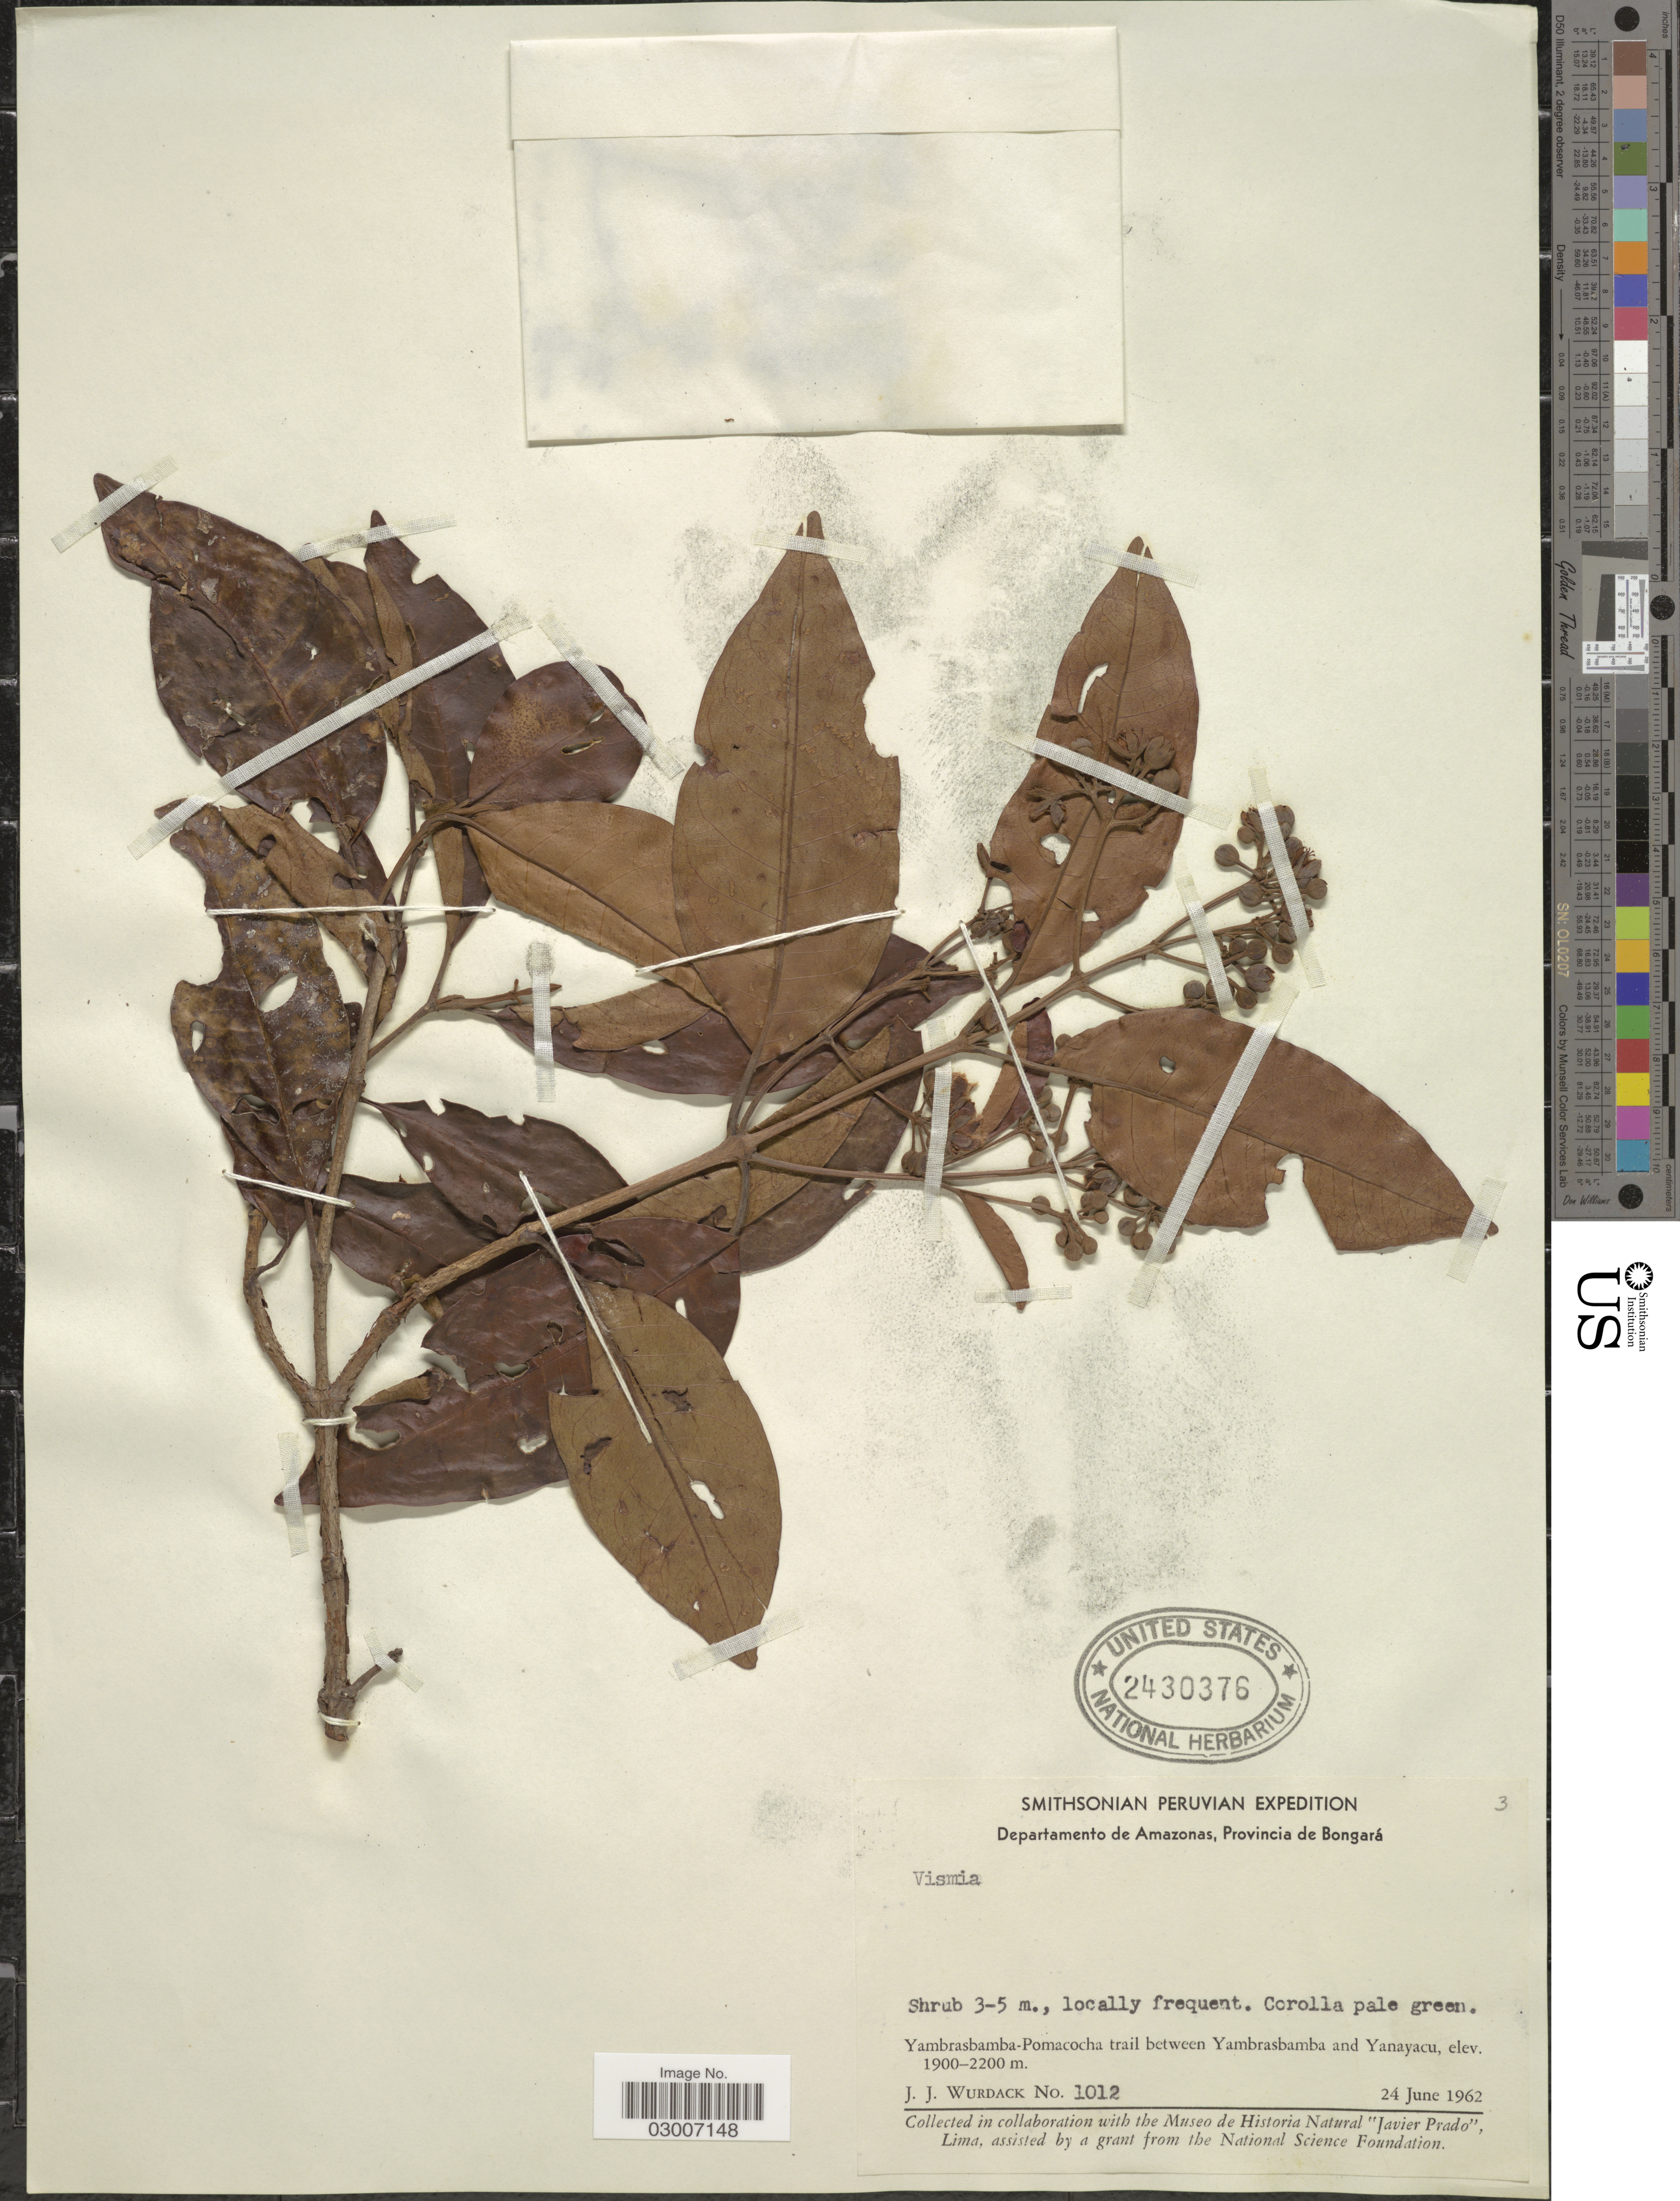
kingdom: Plantae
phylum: Tracheophyta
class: Magnoliopsida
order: Malpighiales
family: Hypericaceae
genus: Vismia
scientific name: Vismia sp.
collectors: J. J. Wurdack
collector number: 1012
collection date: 1962-06-24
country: Peru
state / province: Amazonas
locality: Departamento de Amazonas, Provincia de Bongará. Yambrasbamba-Pomacocha trail between Yambrasbamba and Yanayacu.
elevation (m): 1900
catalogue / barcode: US 2430376